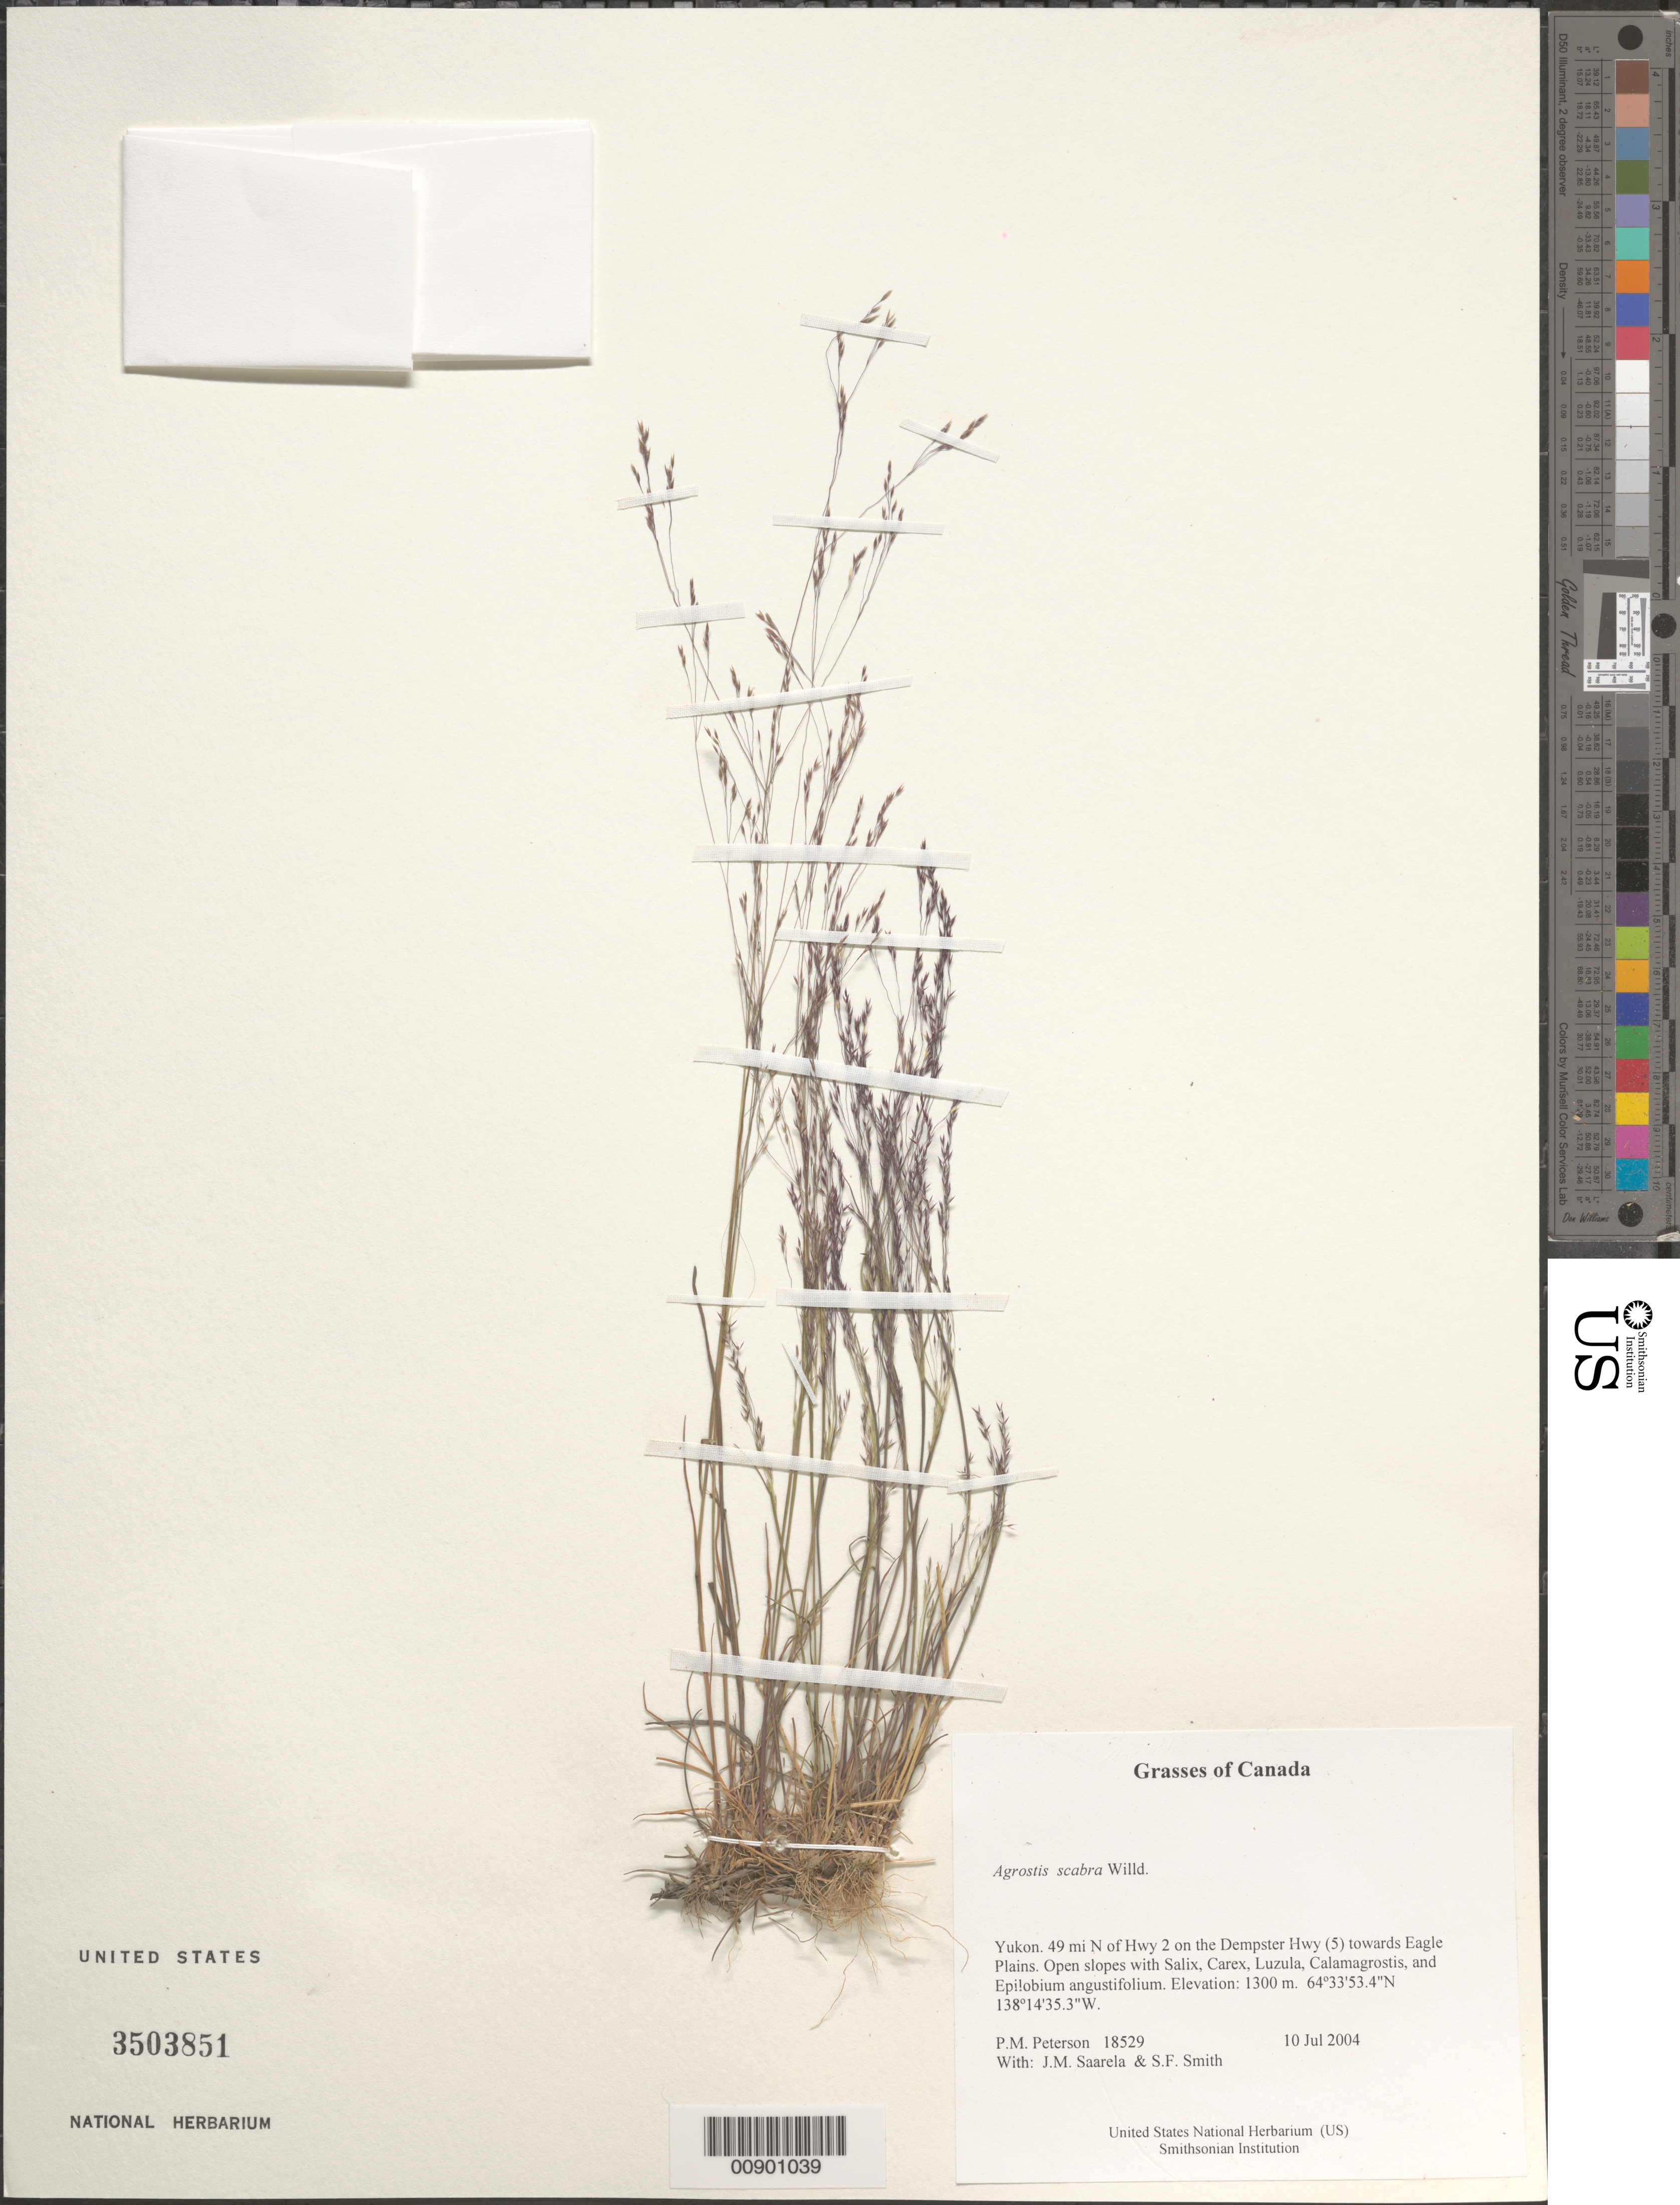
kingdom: Plantae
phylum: Tracheophyta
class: Liliopsida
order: Poales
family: Poaceae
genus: Agrostis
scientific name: Agrostis scabra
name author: Willd.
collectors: P. M. Peterson, J. Saarela & S.F. Smith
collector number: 18529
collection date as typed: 11 Jul 2004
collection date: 2004-07-11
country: Canada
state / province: Yukon Territory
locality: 49 mi N of Hwy 2 on the Dempster Hwy (5) towards Eagle Plains. Open slopes with Salix, Carex, Luzula, Calamagrostis, and Epilobium angustifolium.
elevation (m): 1300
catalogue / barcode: US 3503851